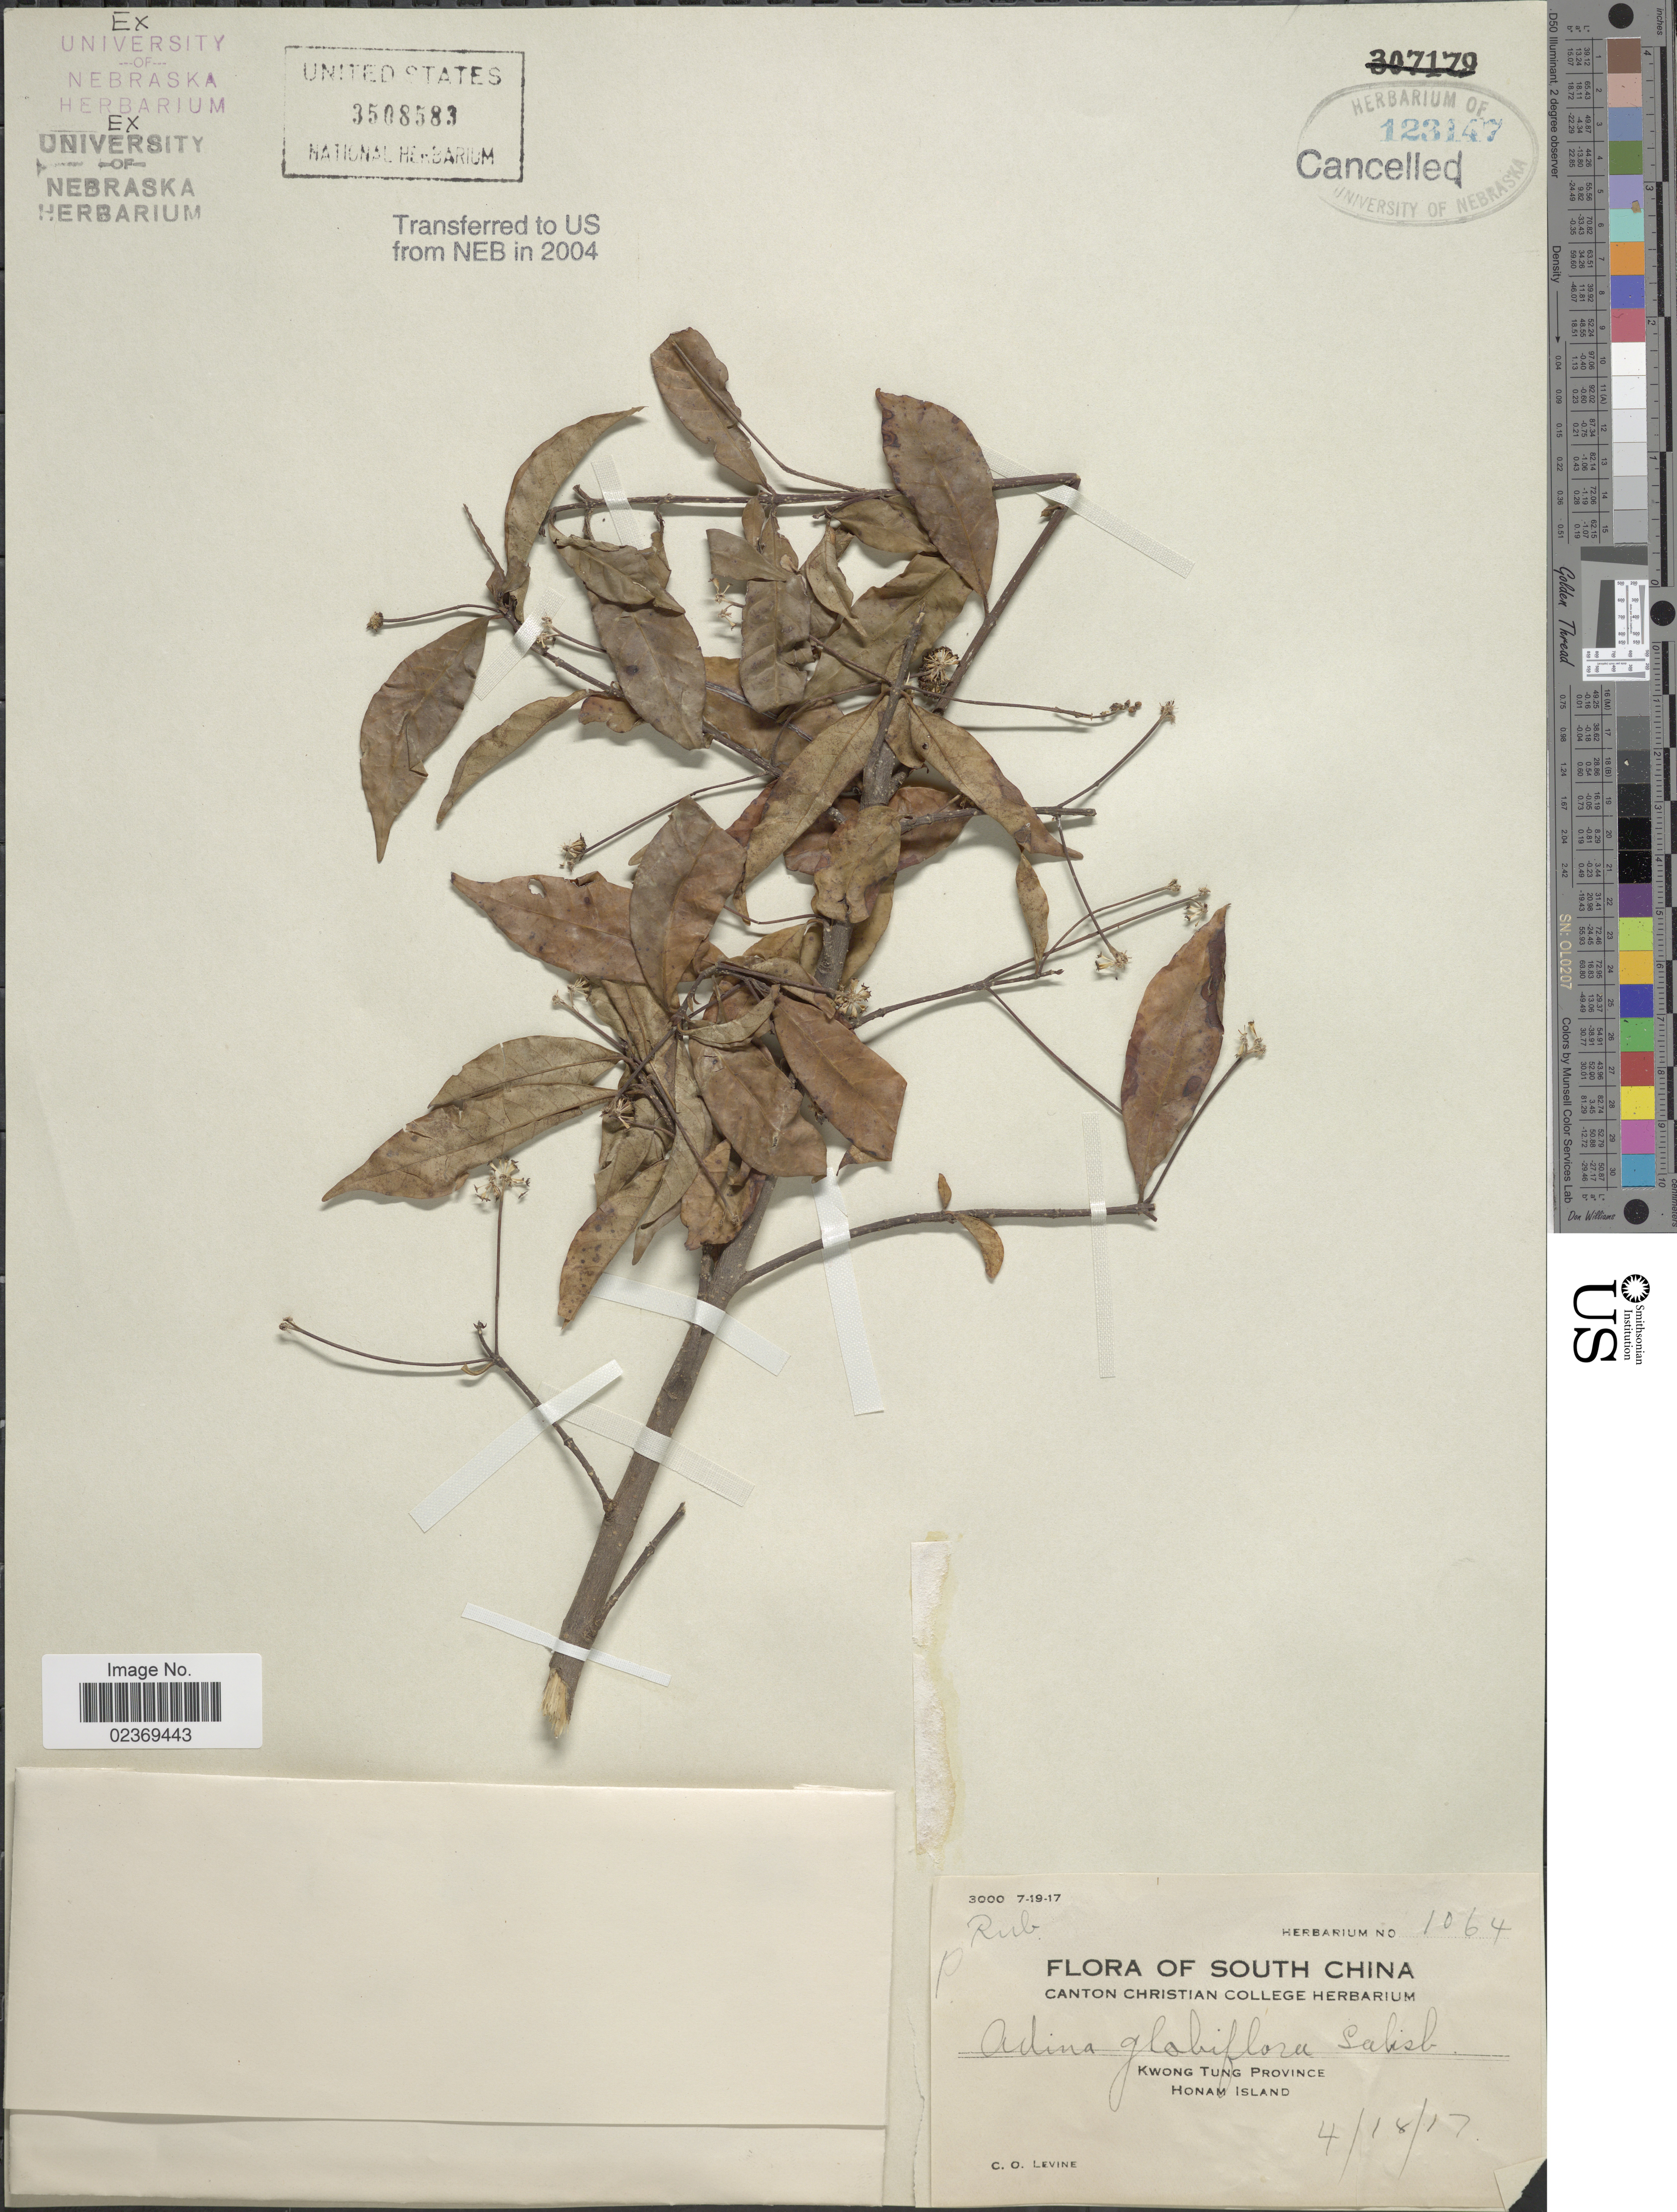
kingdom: Plantae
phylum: Tracheophyta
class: Magnoliopsida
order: Gentianales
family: Rubiaceae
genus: Adina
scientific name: Adina pilulifera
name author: (Lam.) Franch. & Drake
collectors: C. O. Levine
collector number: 1064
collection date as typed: Transcribed d/m/y: 18/4/17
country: China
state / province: Guangdong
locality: Kwong Tung Province, Honam Island, South China.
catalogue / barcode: US 3508583